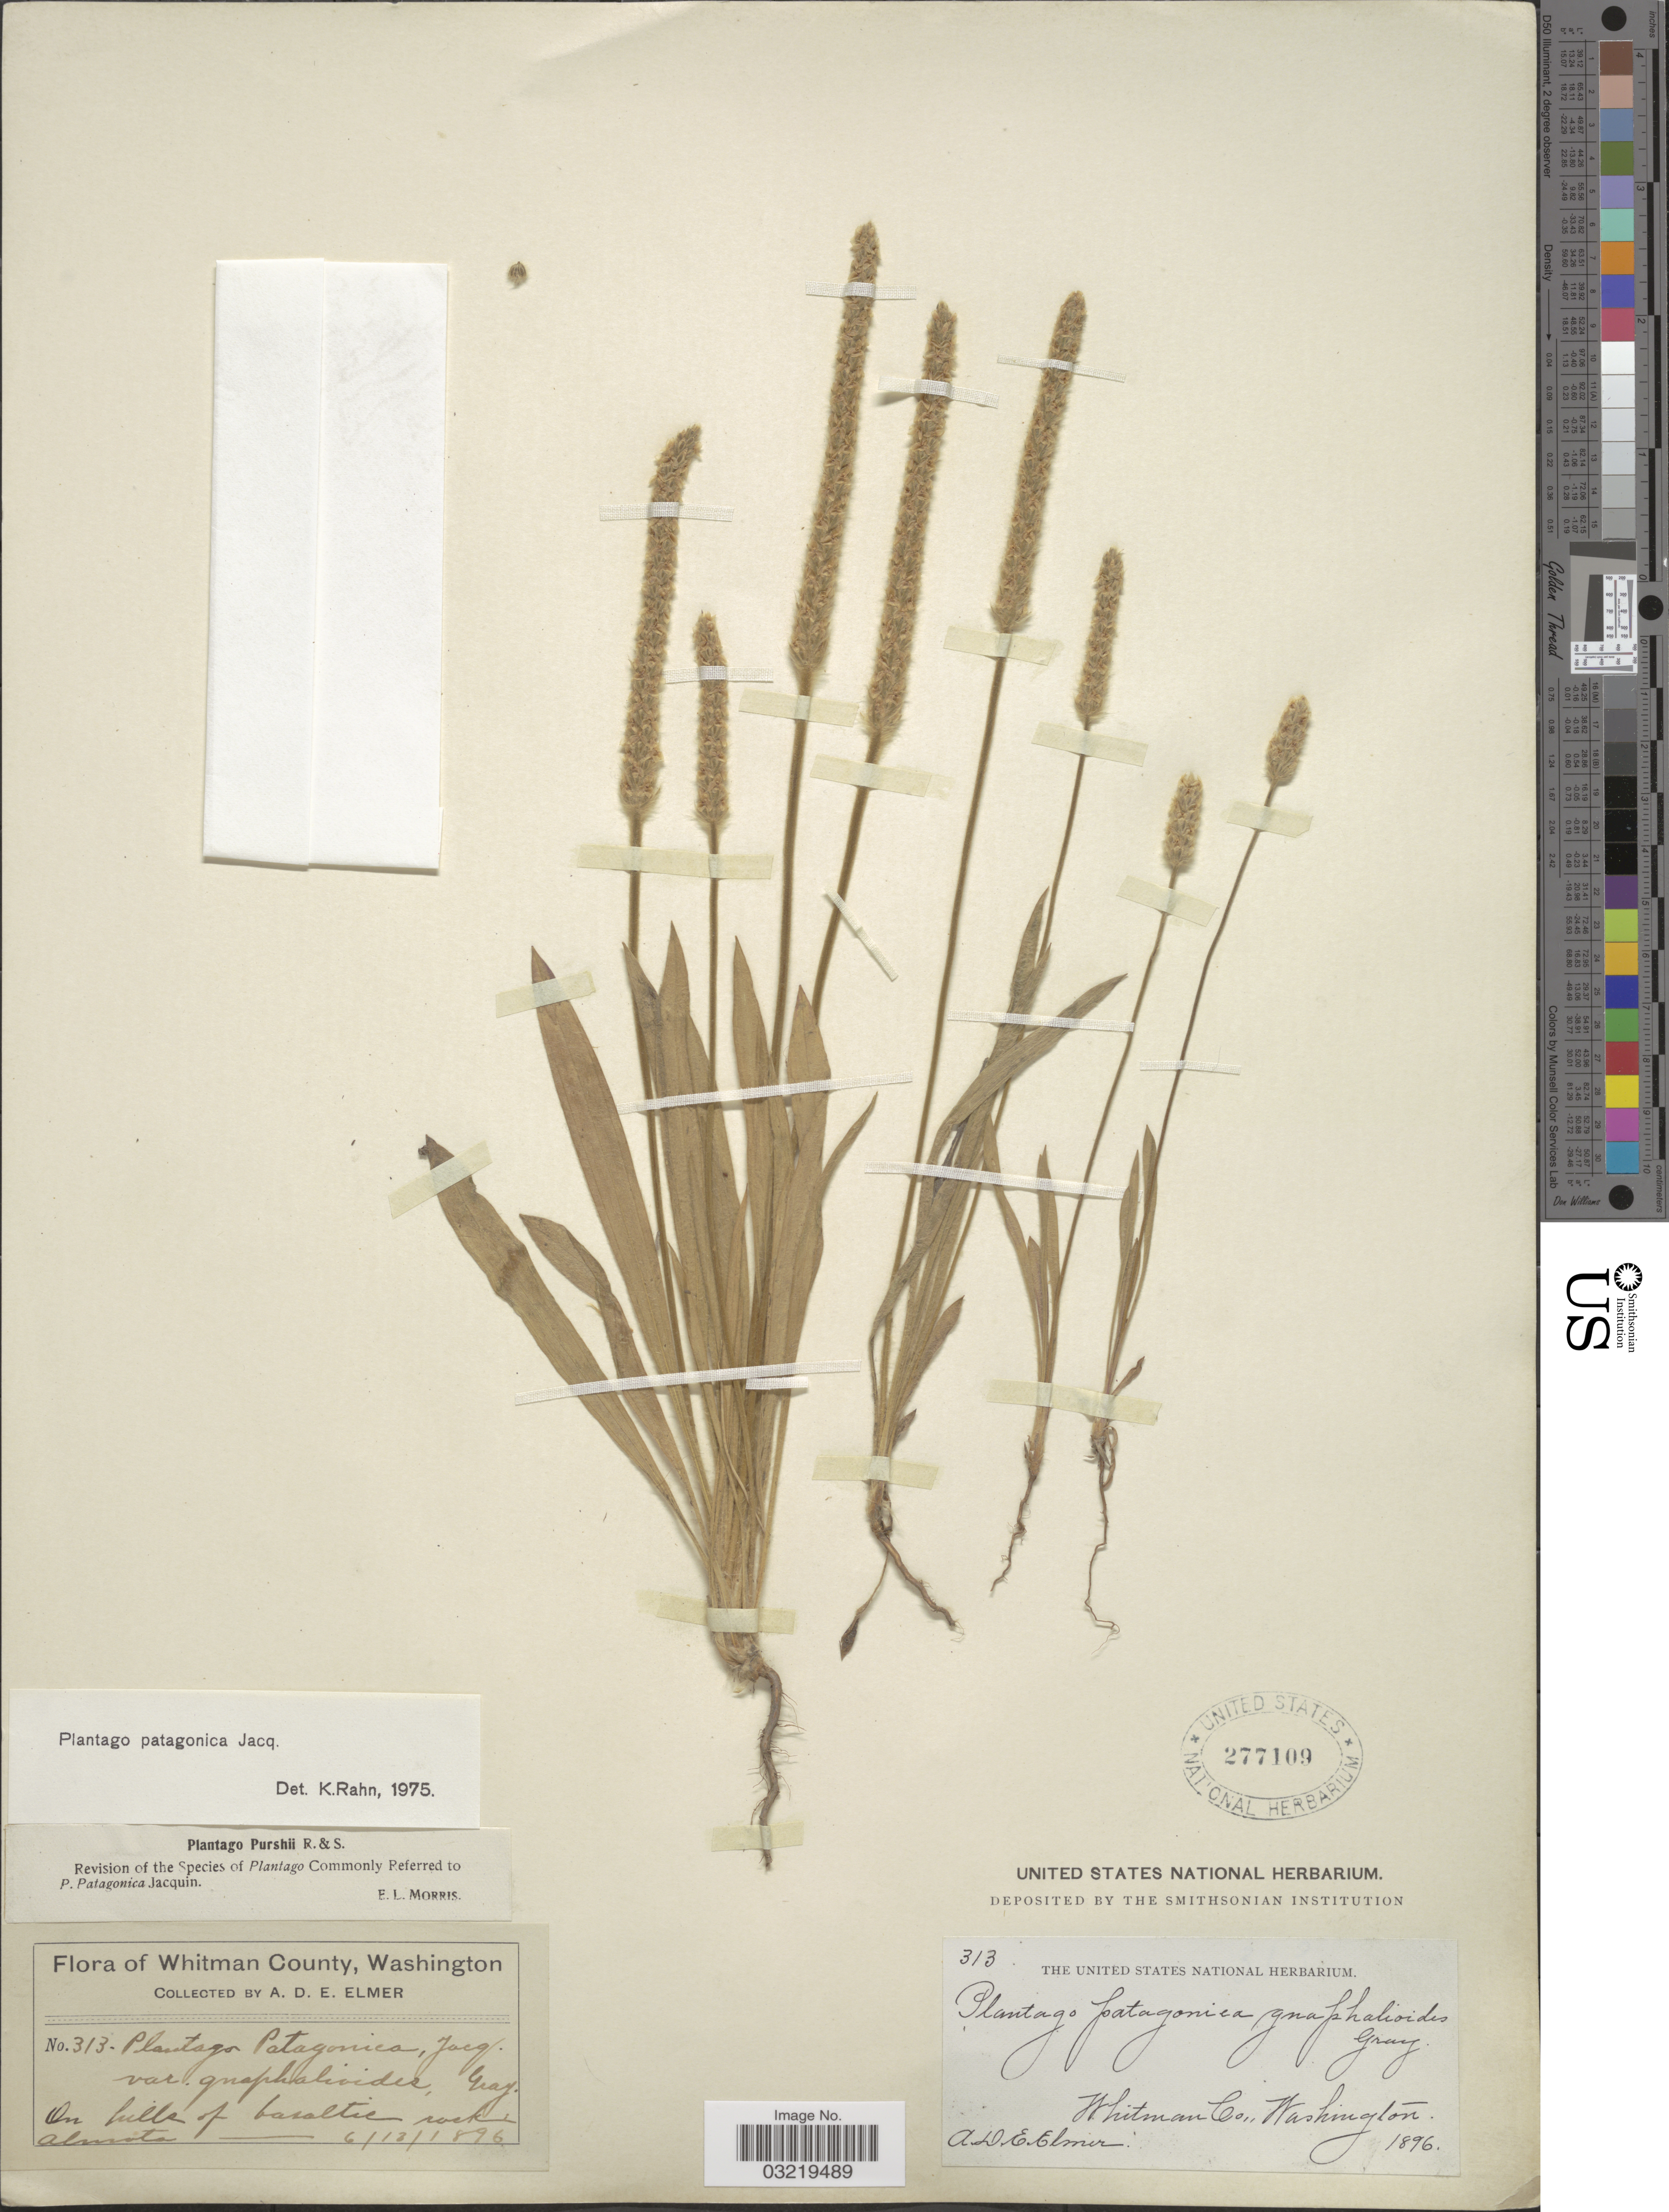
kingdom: Plantae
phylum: Tracheophyta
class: Magnoliopsida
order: Lamiales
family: Plantaginaceae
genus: Plantago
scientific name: Plantago patagonica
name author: Jacq.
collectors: A. D. E. Elmer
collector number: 313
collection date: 1896-06-13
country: United States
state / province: Washington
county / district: Whitman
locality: Whitman County. On hills of bazaltic rock: Almota.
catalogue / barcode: US 277109